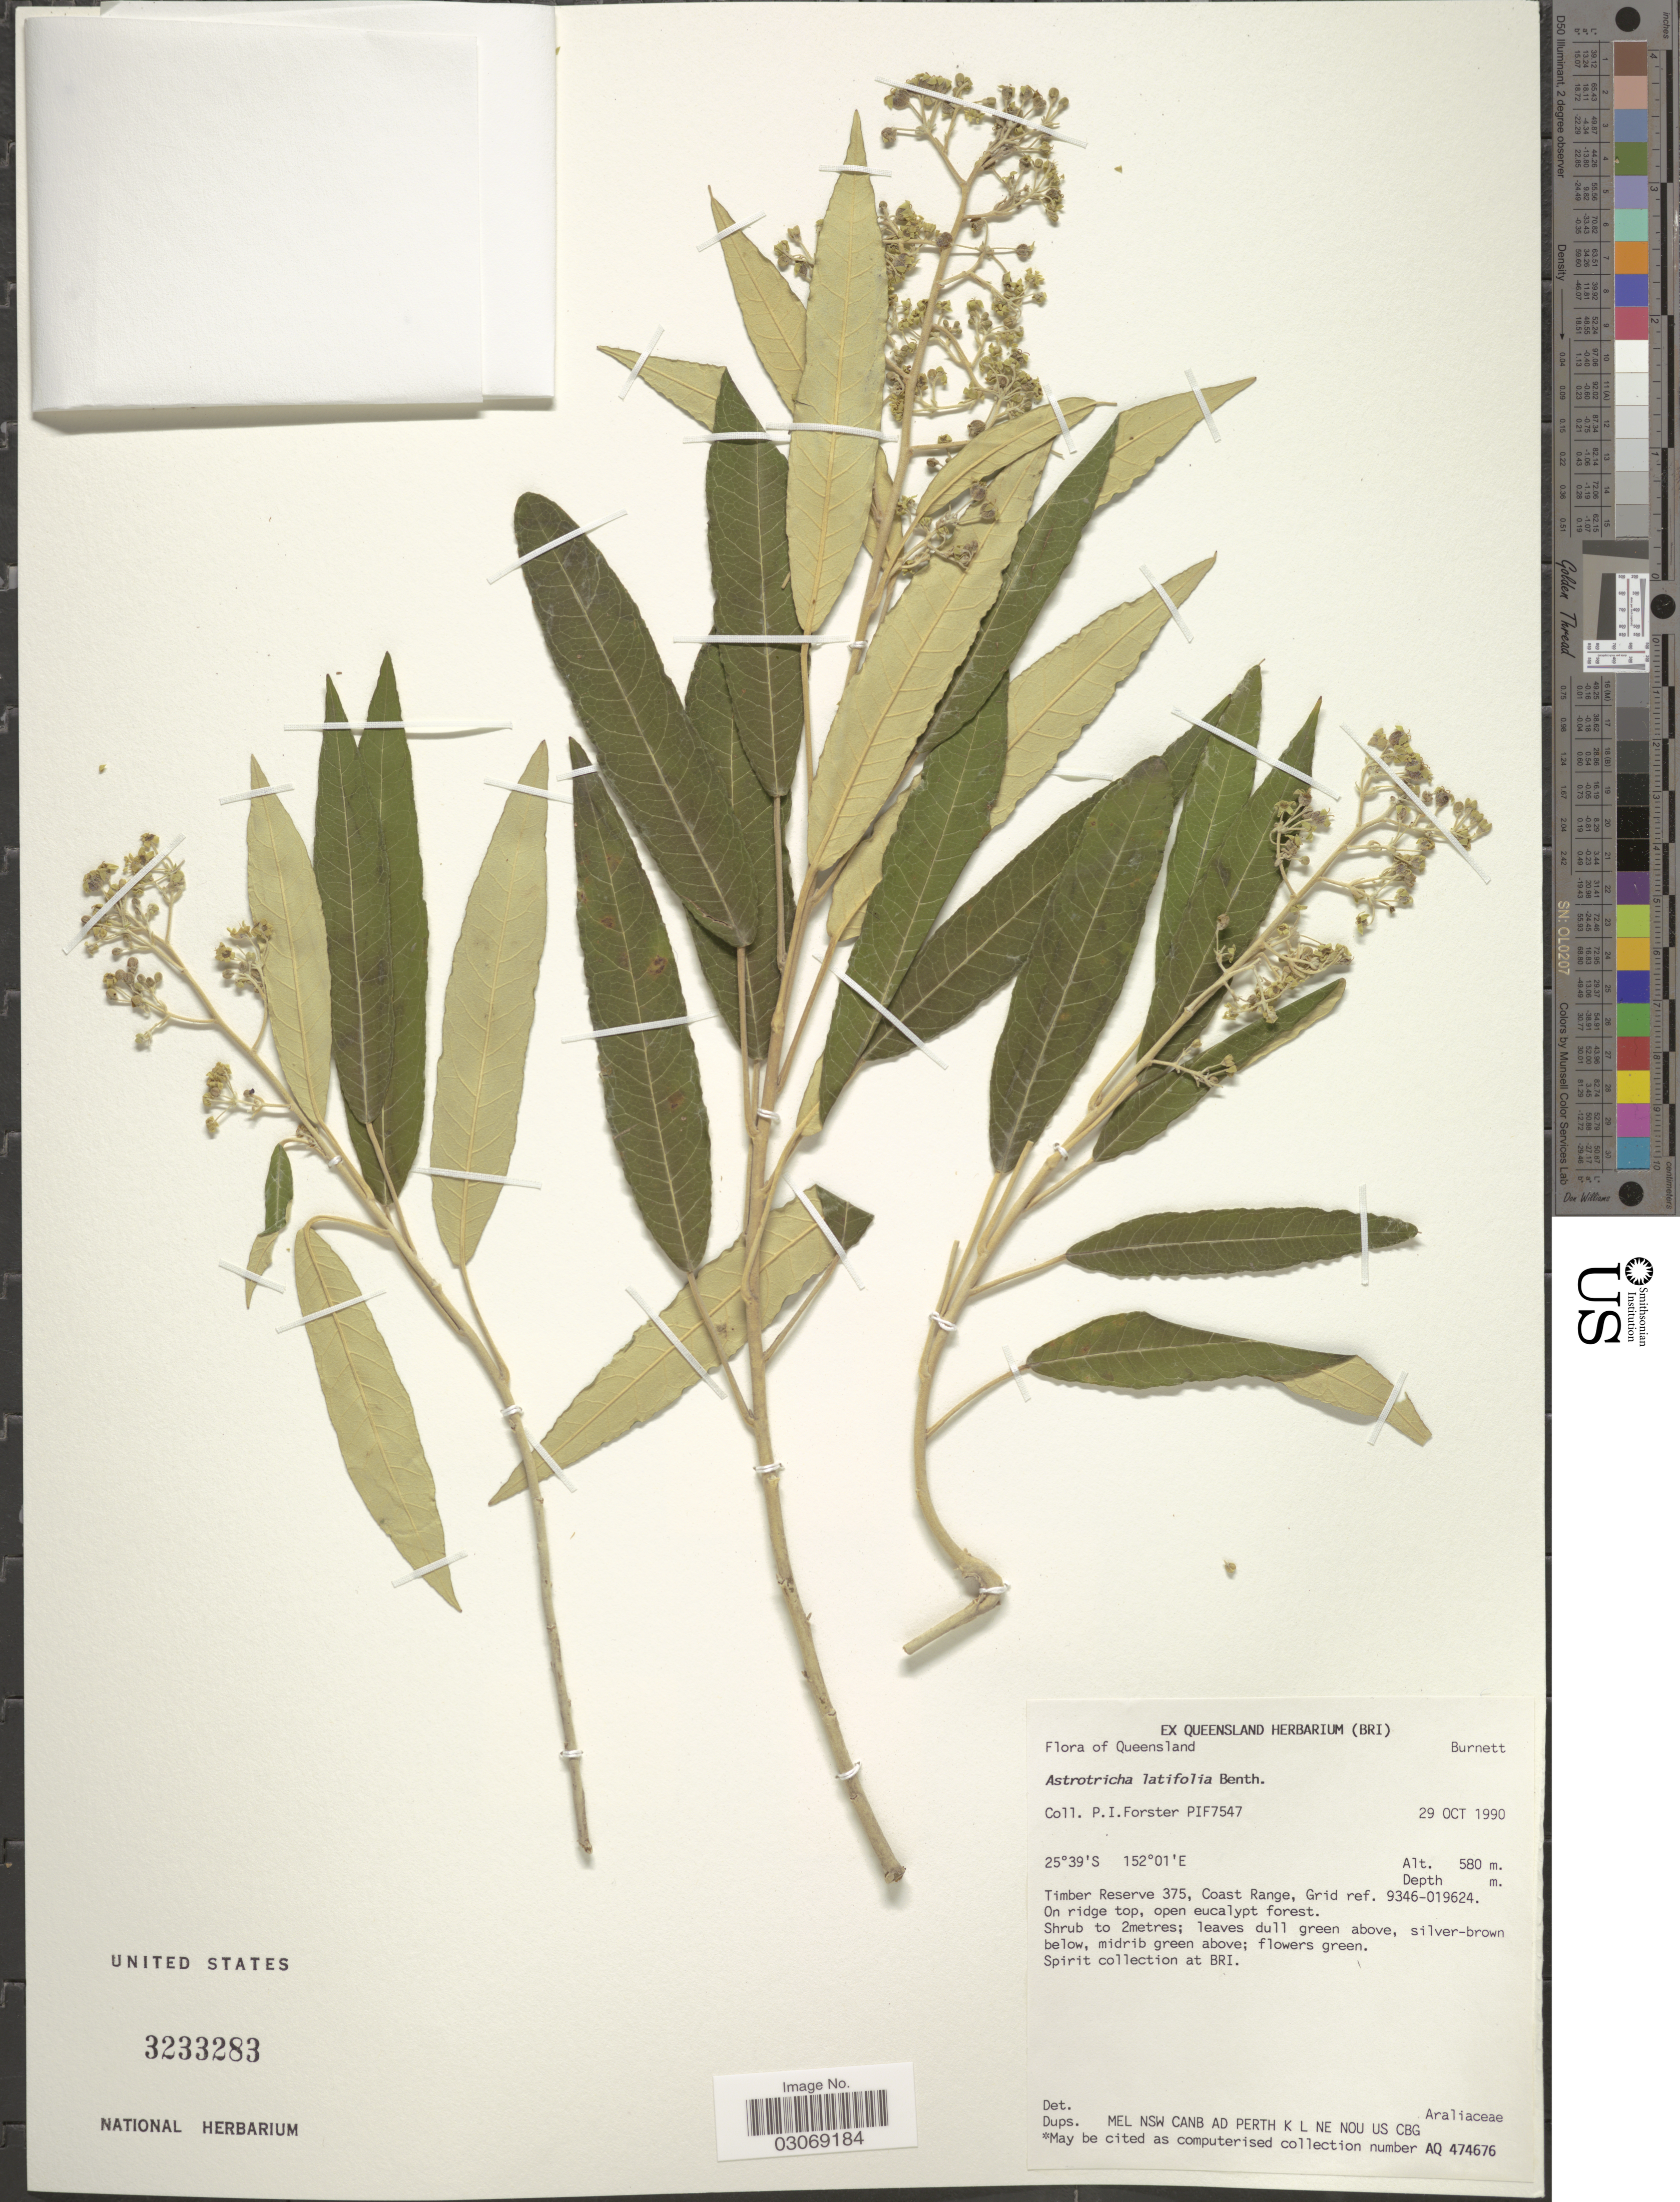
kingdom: Plantae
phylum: Tracheophyta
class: Magnoliopsida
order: Apiales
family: Araliaceae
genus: Astrotricha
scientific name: Astrotricha latifolia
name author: Benth.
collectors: P. Forster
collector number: PIF7547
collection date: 1990-10-29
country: Australia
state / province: Queensland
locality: Timber Reserve 375, Coast Range, Grid ref. 9346-019624.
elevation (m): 580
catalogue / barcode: US 3233283